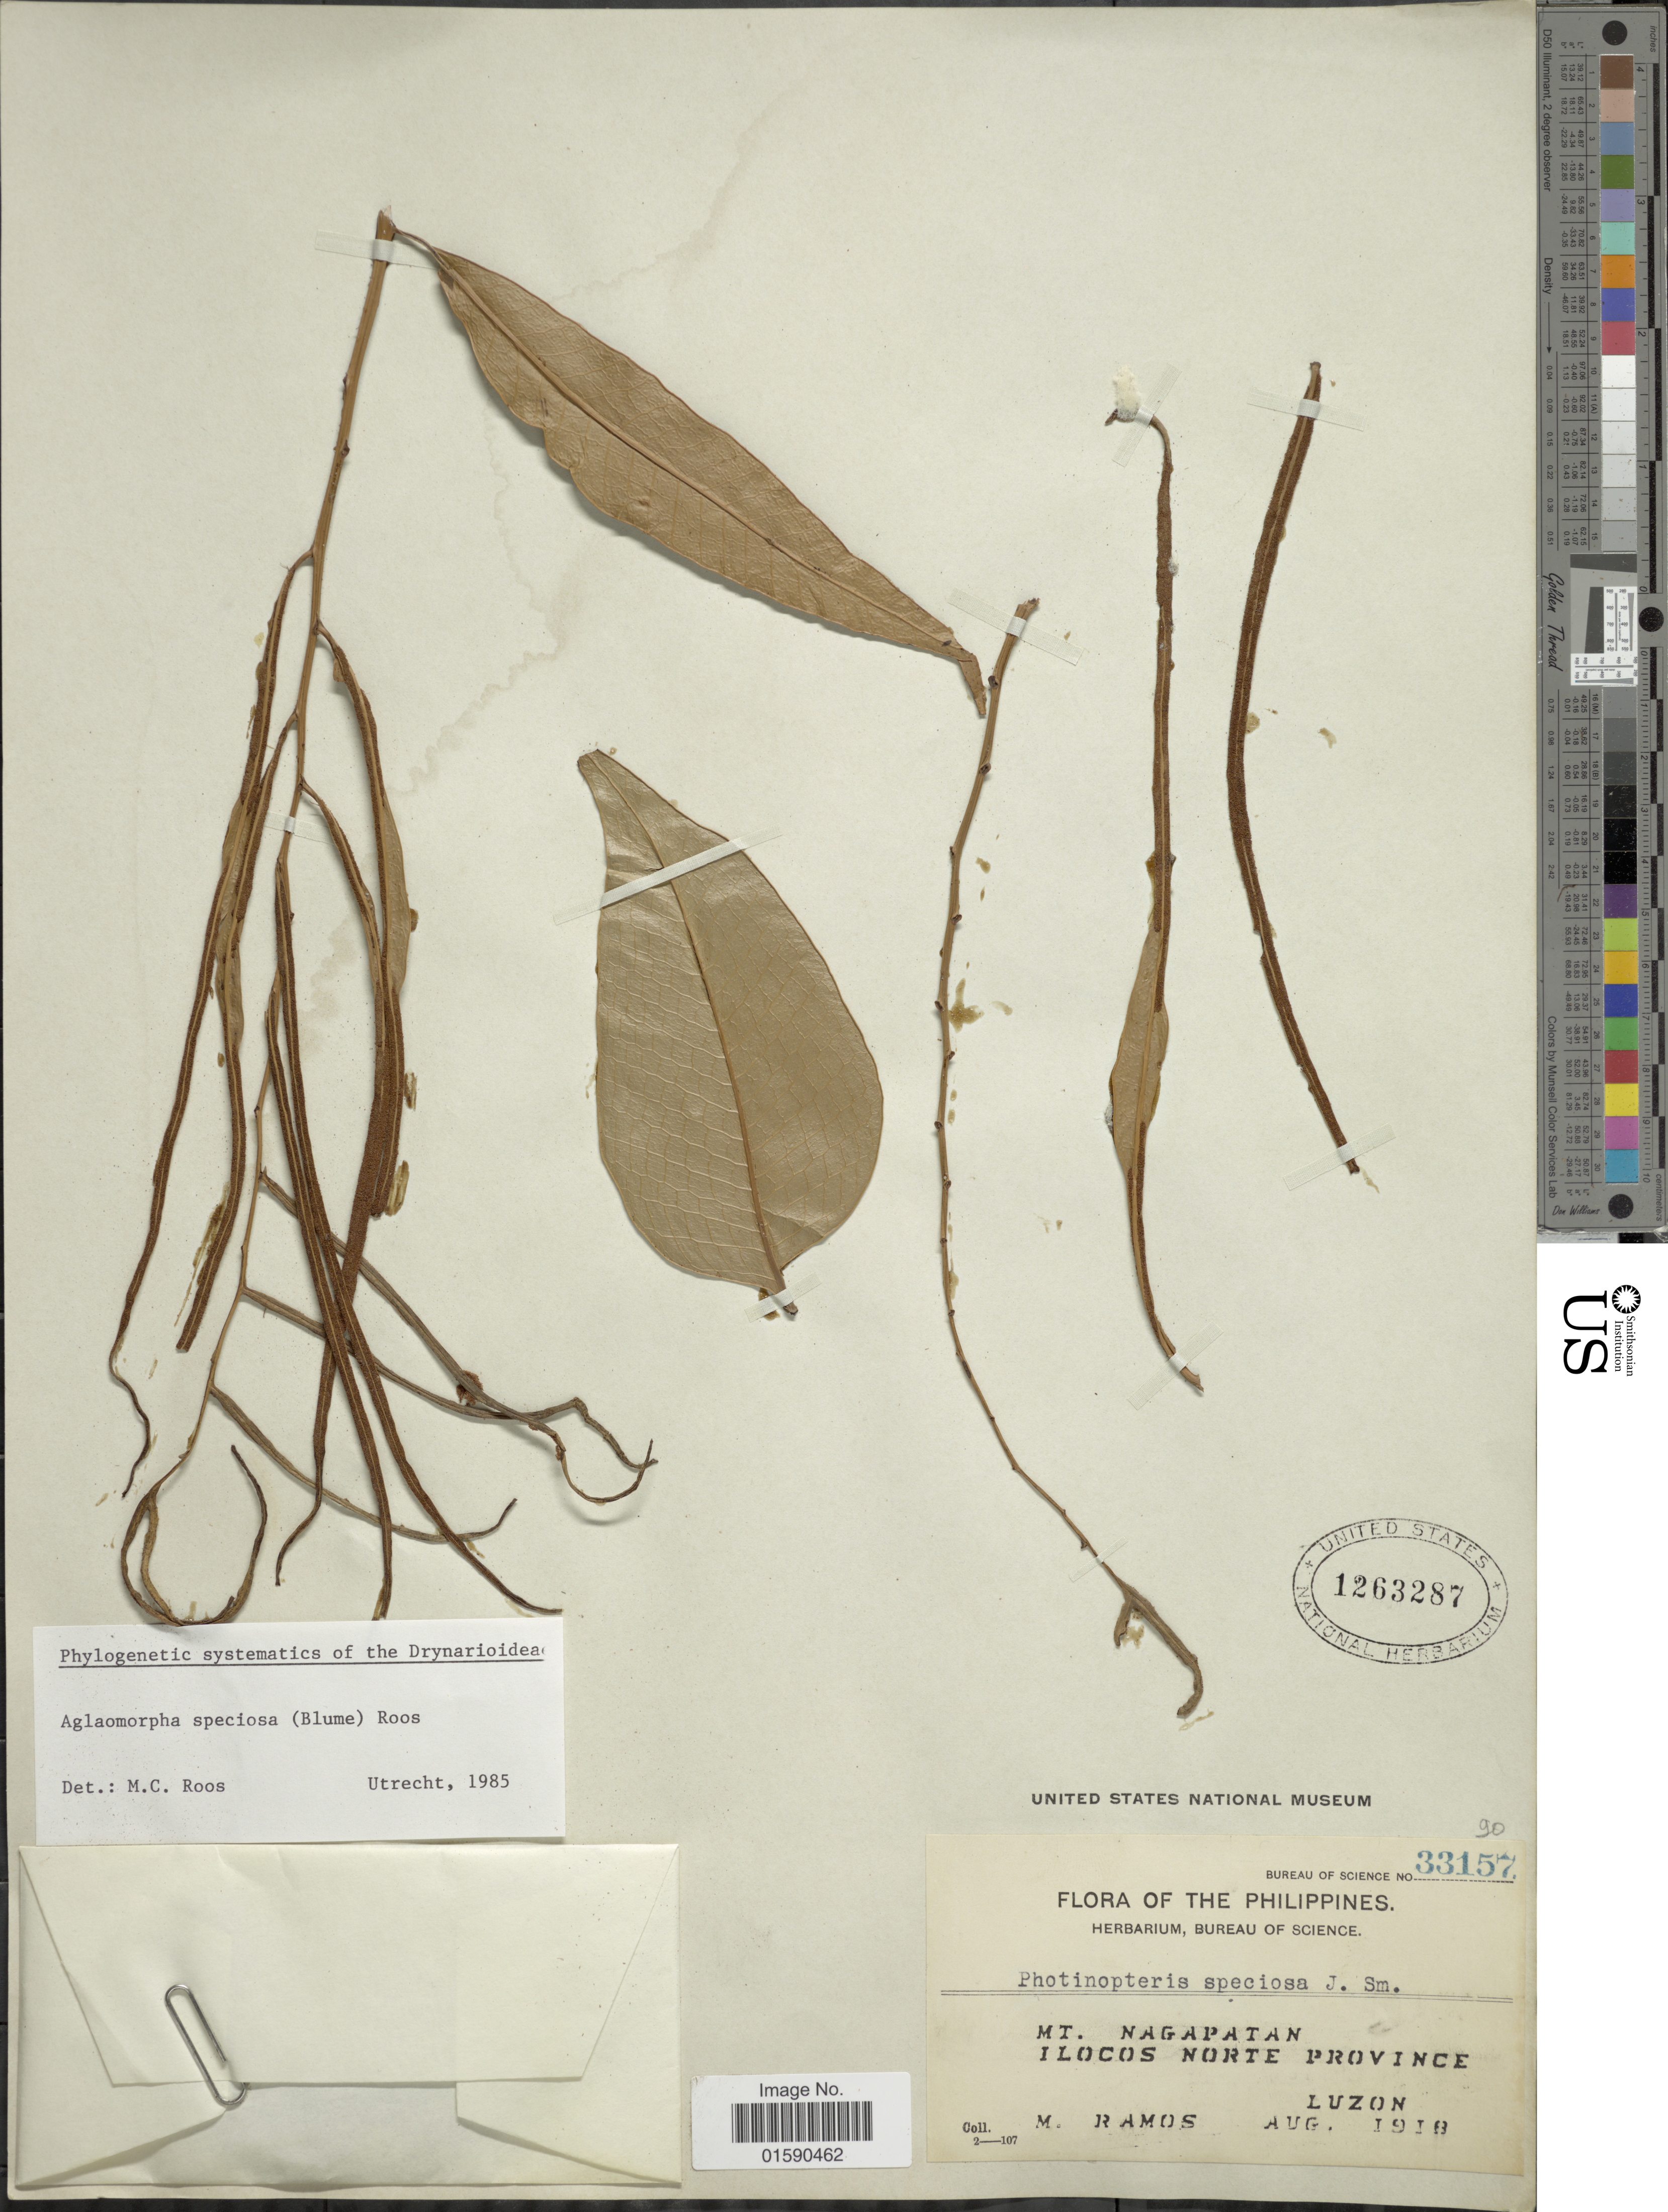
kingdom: Plantae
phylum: Tracheophyta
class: Polypodiopsida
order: Polypodiales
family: Polypodiaceae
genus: Aglaomorpha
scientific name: Aglaomorpha speciosa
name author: (Blume) M.C. Roos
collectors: M. Ramos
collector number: Bureau of Science 33157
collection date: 1918-08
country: Philippines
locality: Mt. Nagapatan, Ilocos Norte Province, Luzon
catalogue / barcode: US 1263287